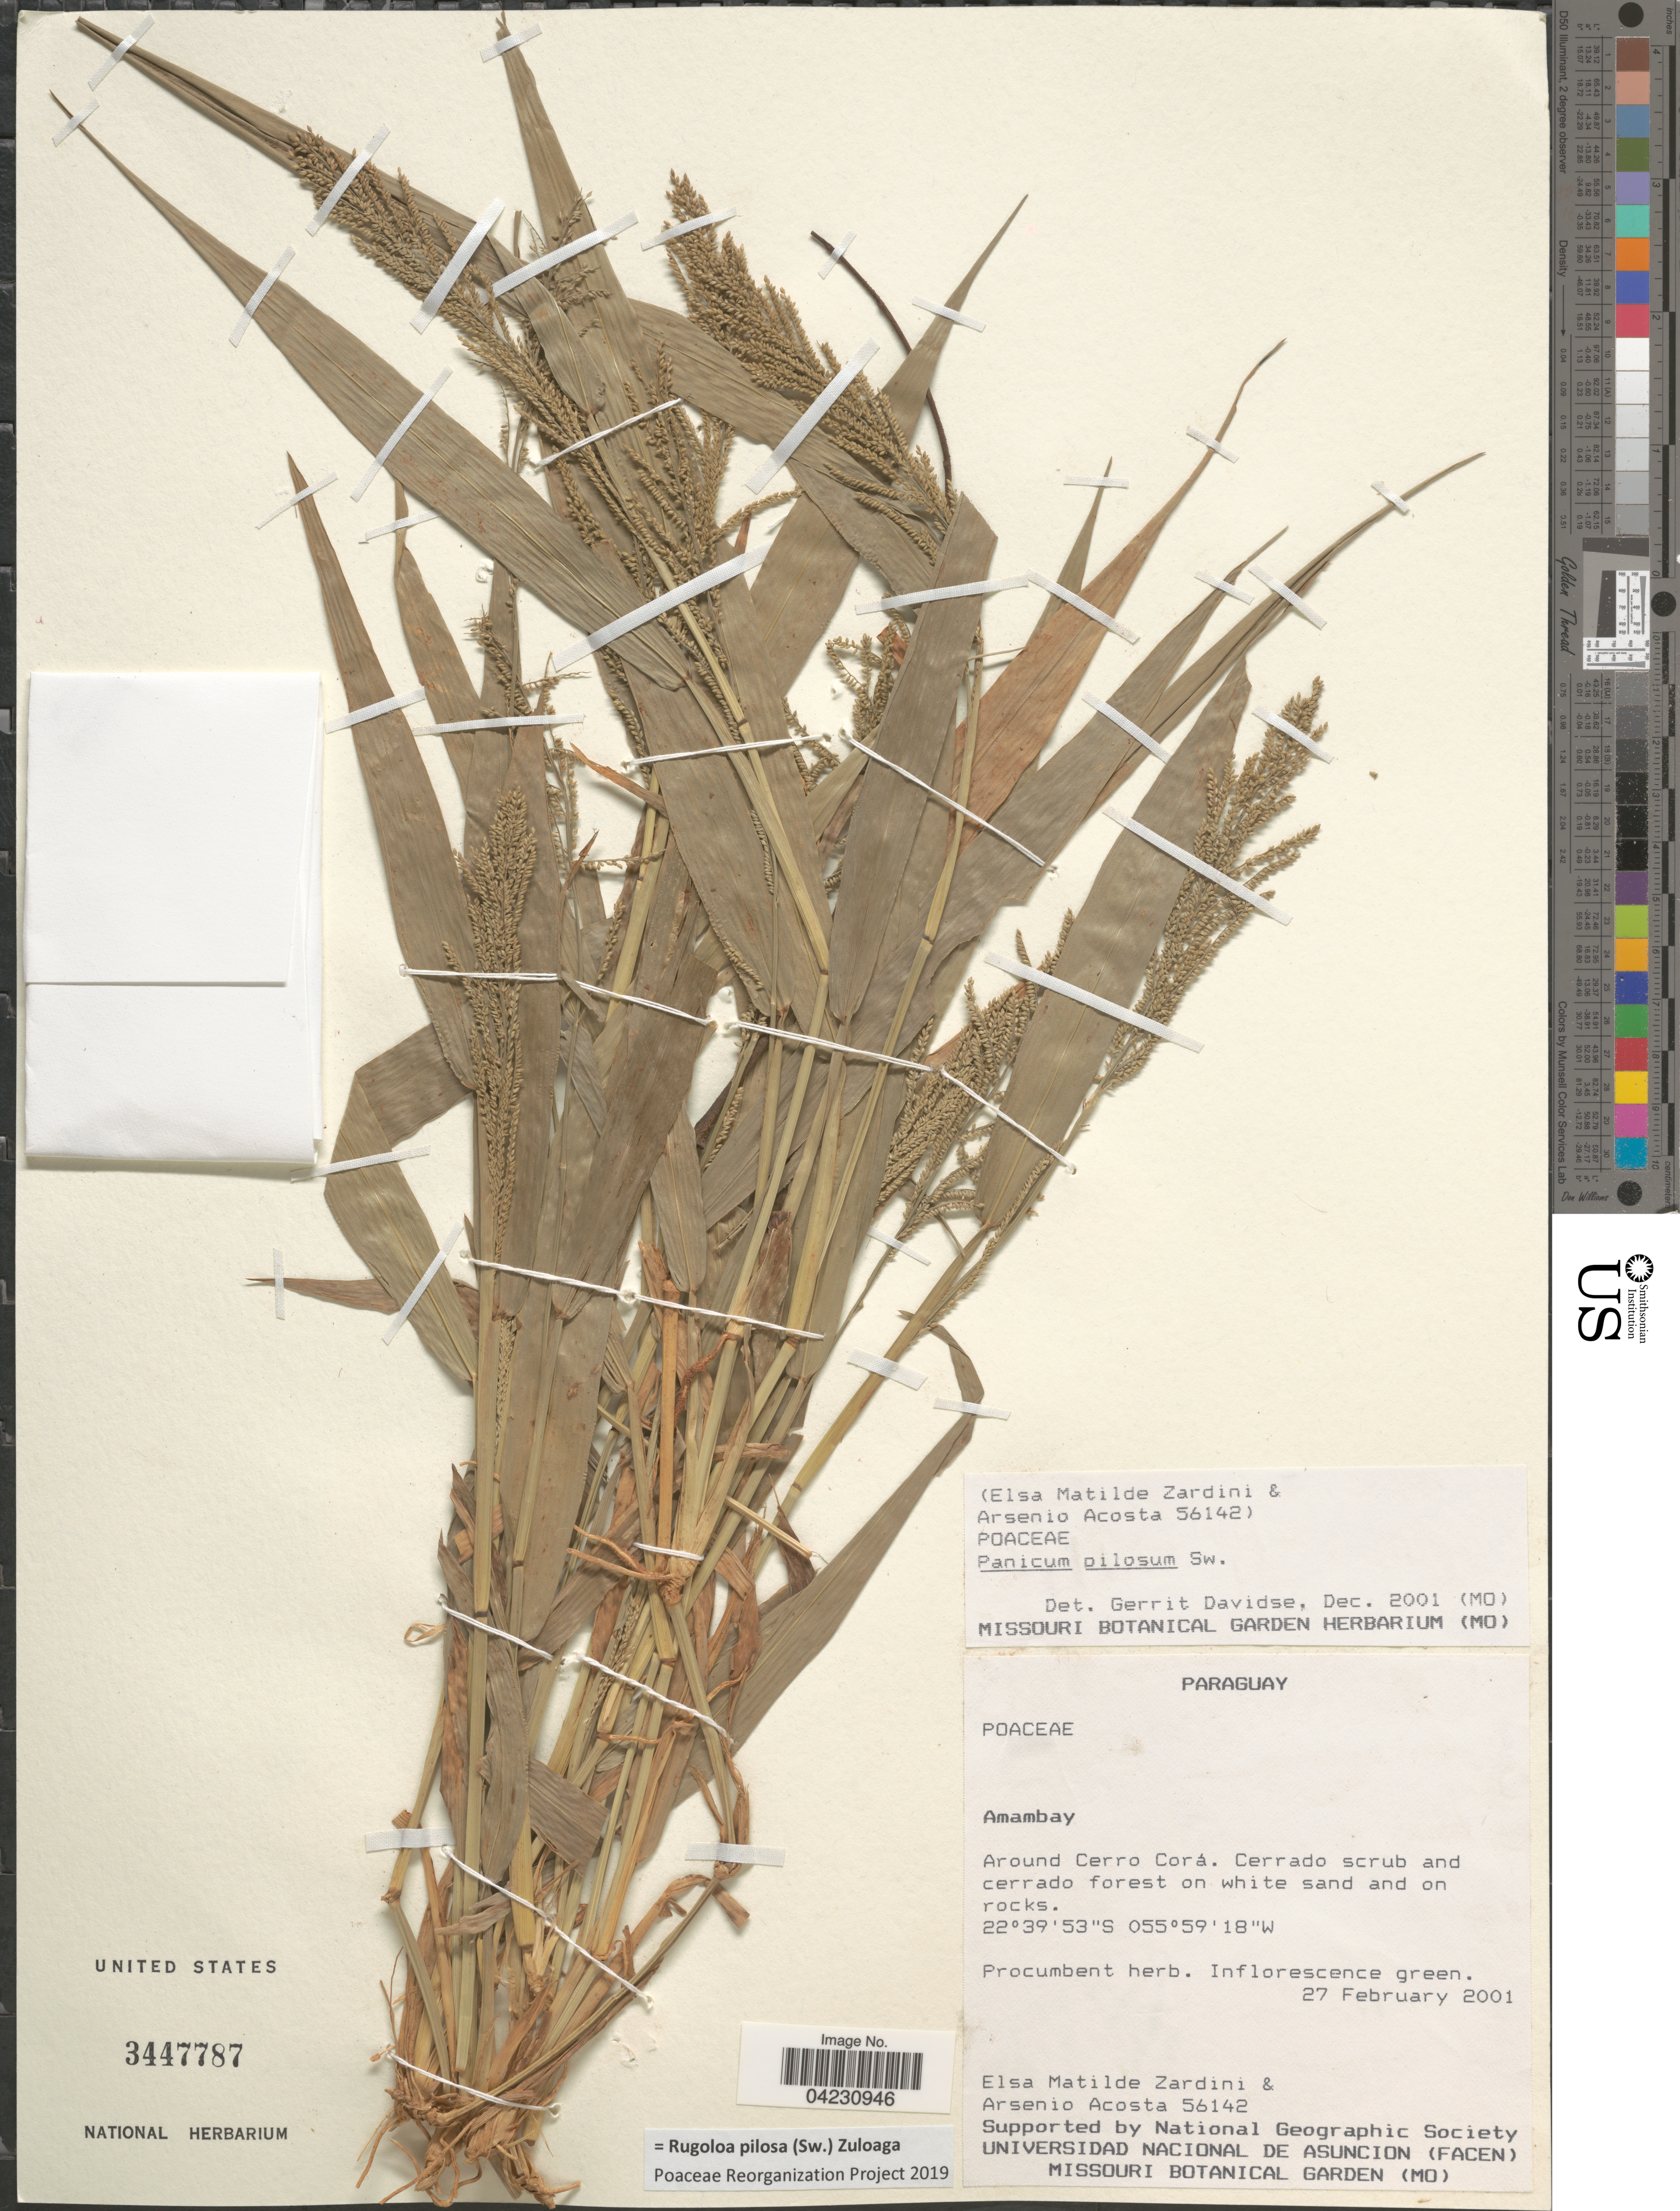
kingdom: Plantae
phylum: Tracheophyta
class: Liliopsida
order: Poales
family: Poaceae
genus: Rugoloa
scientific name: Rugoloa pilosa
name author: (Sw.) Zuloaga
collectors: E. M. Zardini & A. Acosta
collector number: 56142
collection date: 2001-02-27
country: Paraguay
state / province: Amambay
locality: Amambay. Around Cerro Corá.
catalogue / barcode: US 2447787